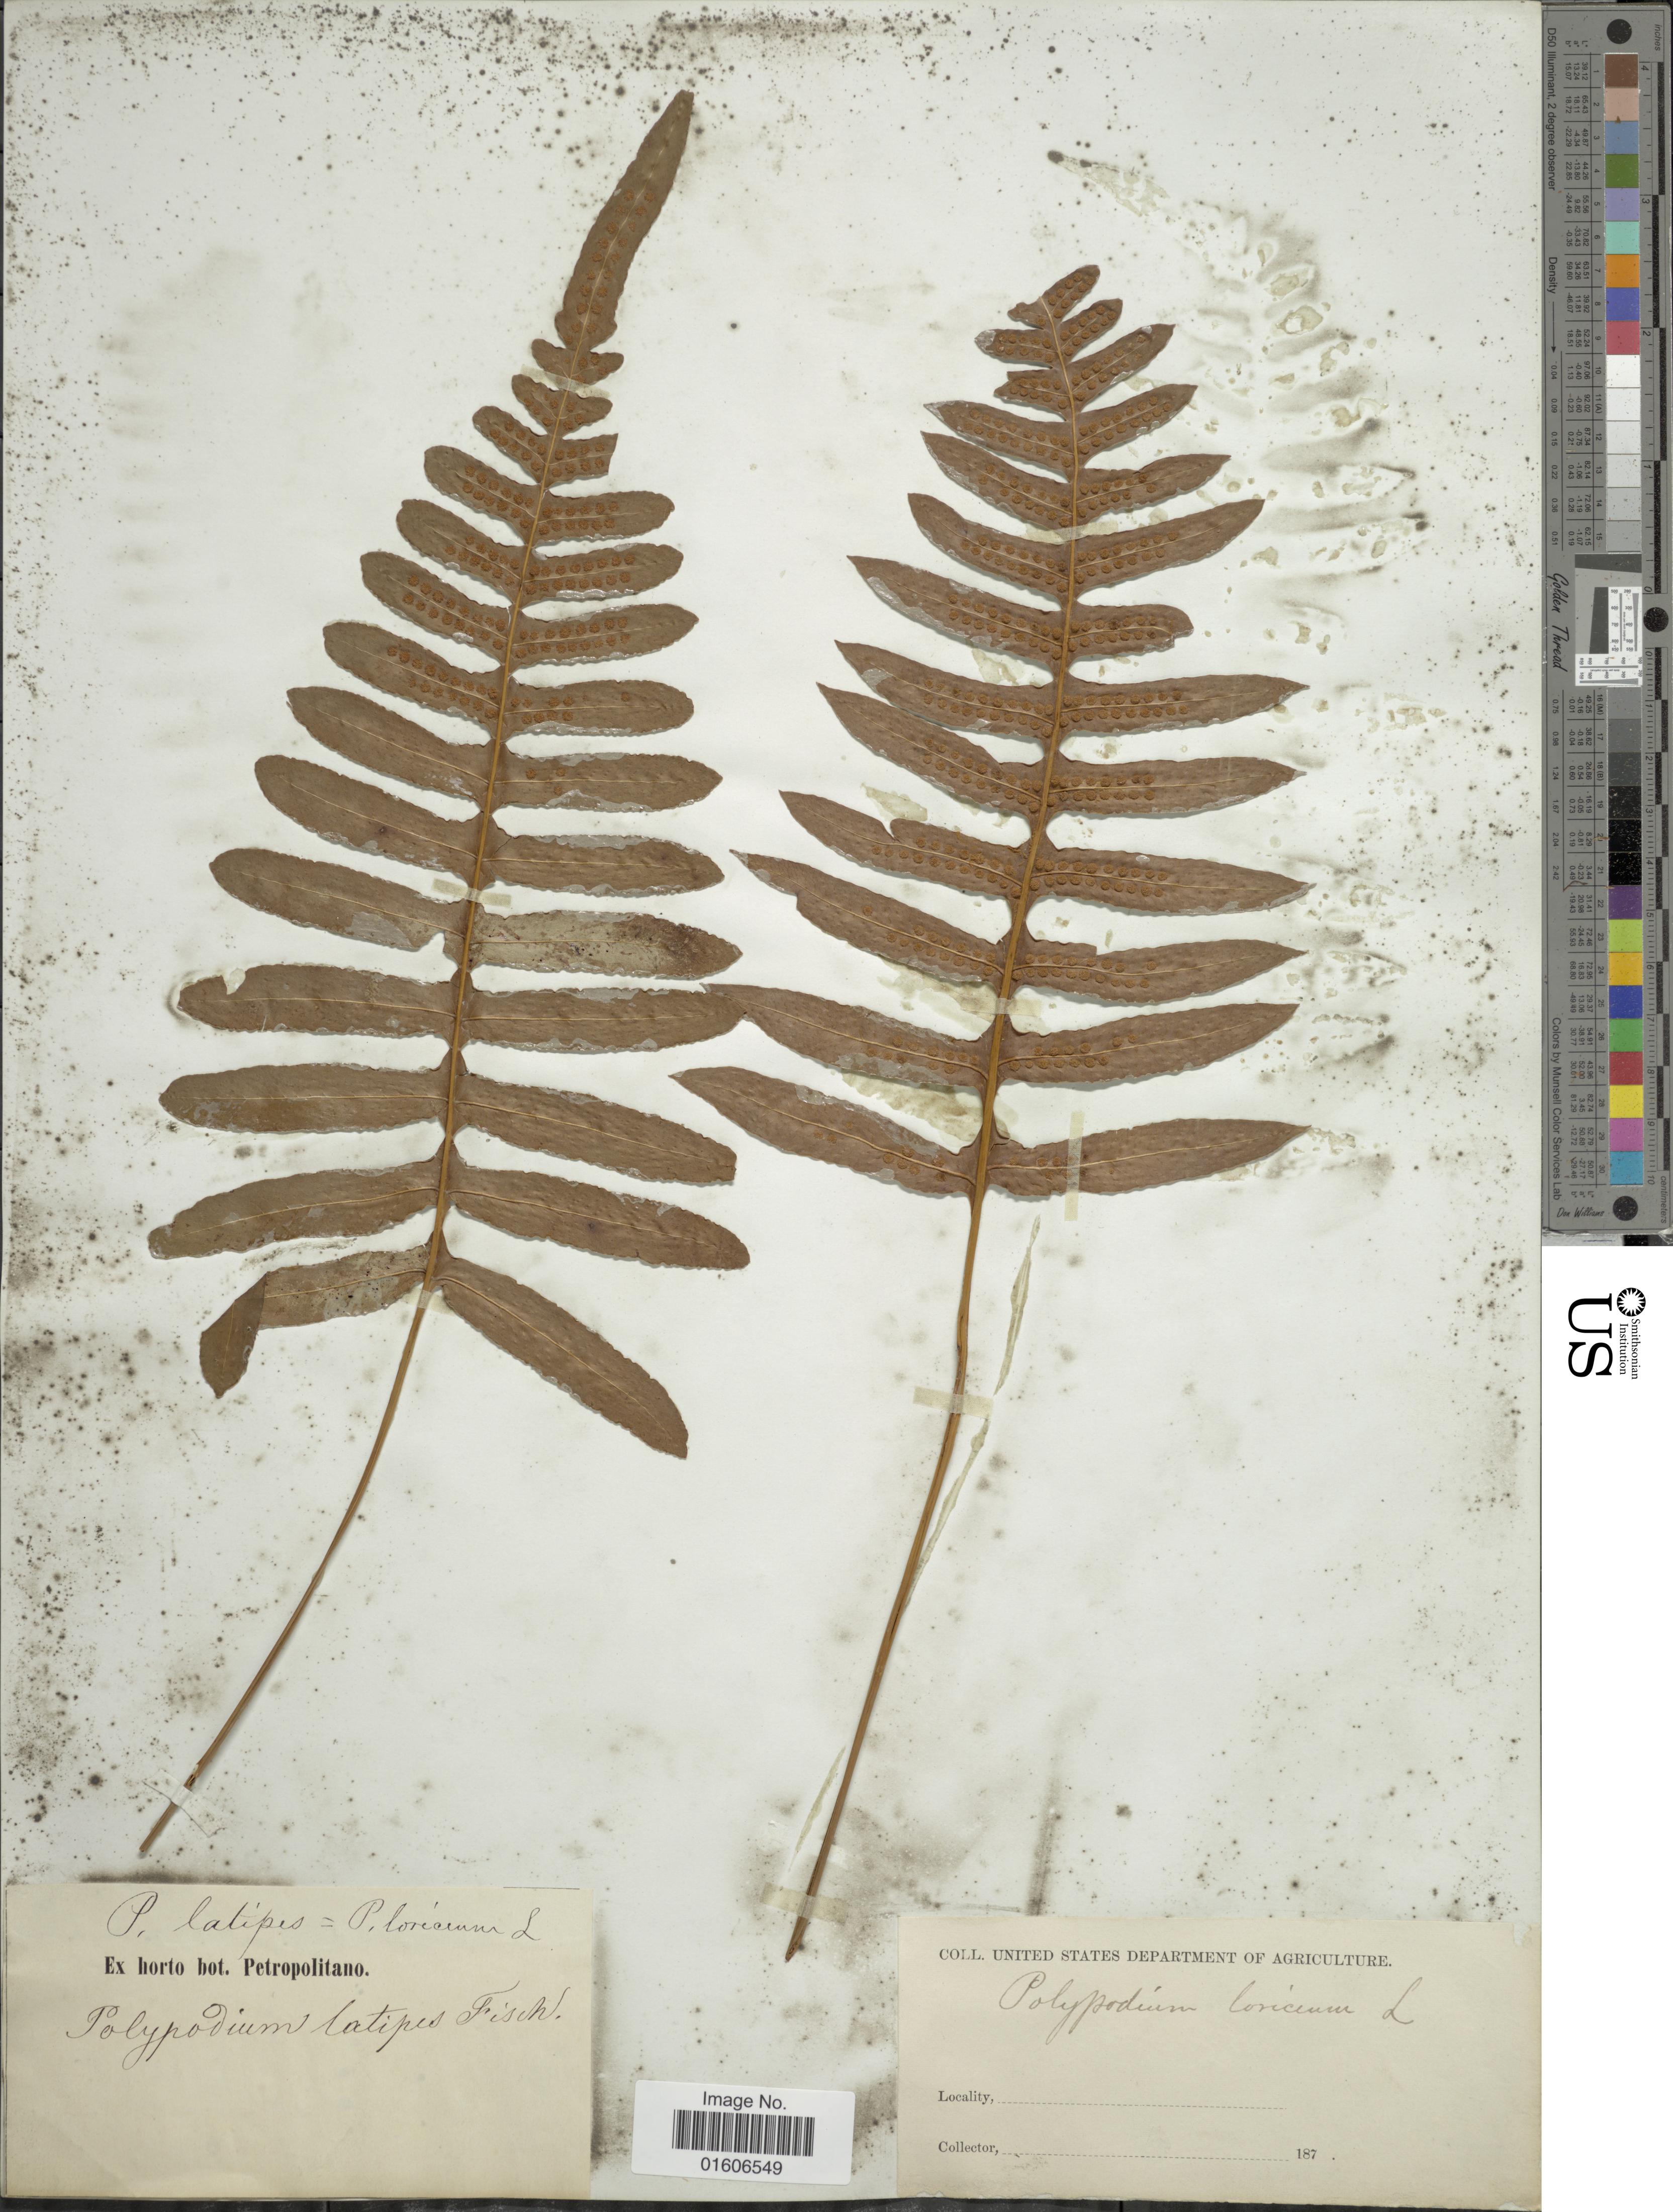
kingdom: Plantae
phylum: Tracheophyta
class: Polypodiopsida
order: Polypodiales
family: Polypodiaceae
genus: Serpocaulon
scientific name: Serpocaulon latipes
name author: (Langsd. & Fischer) A.R. Sm.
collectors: United States Department of Agriculture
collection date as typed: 187